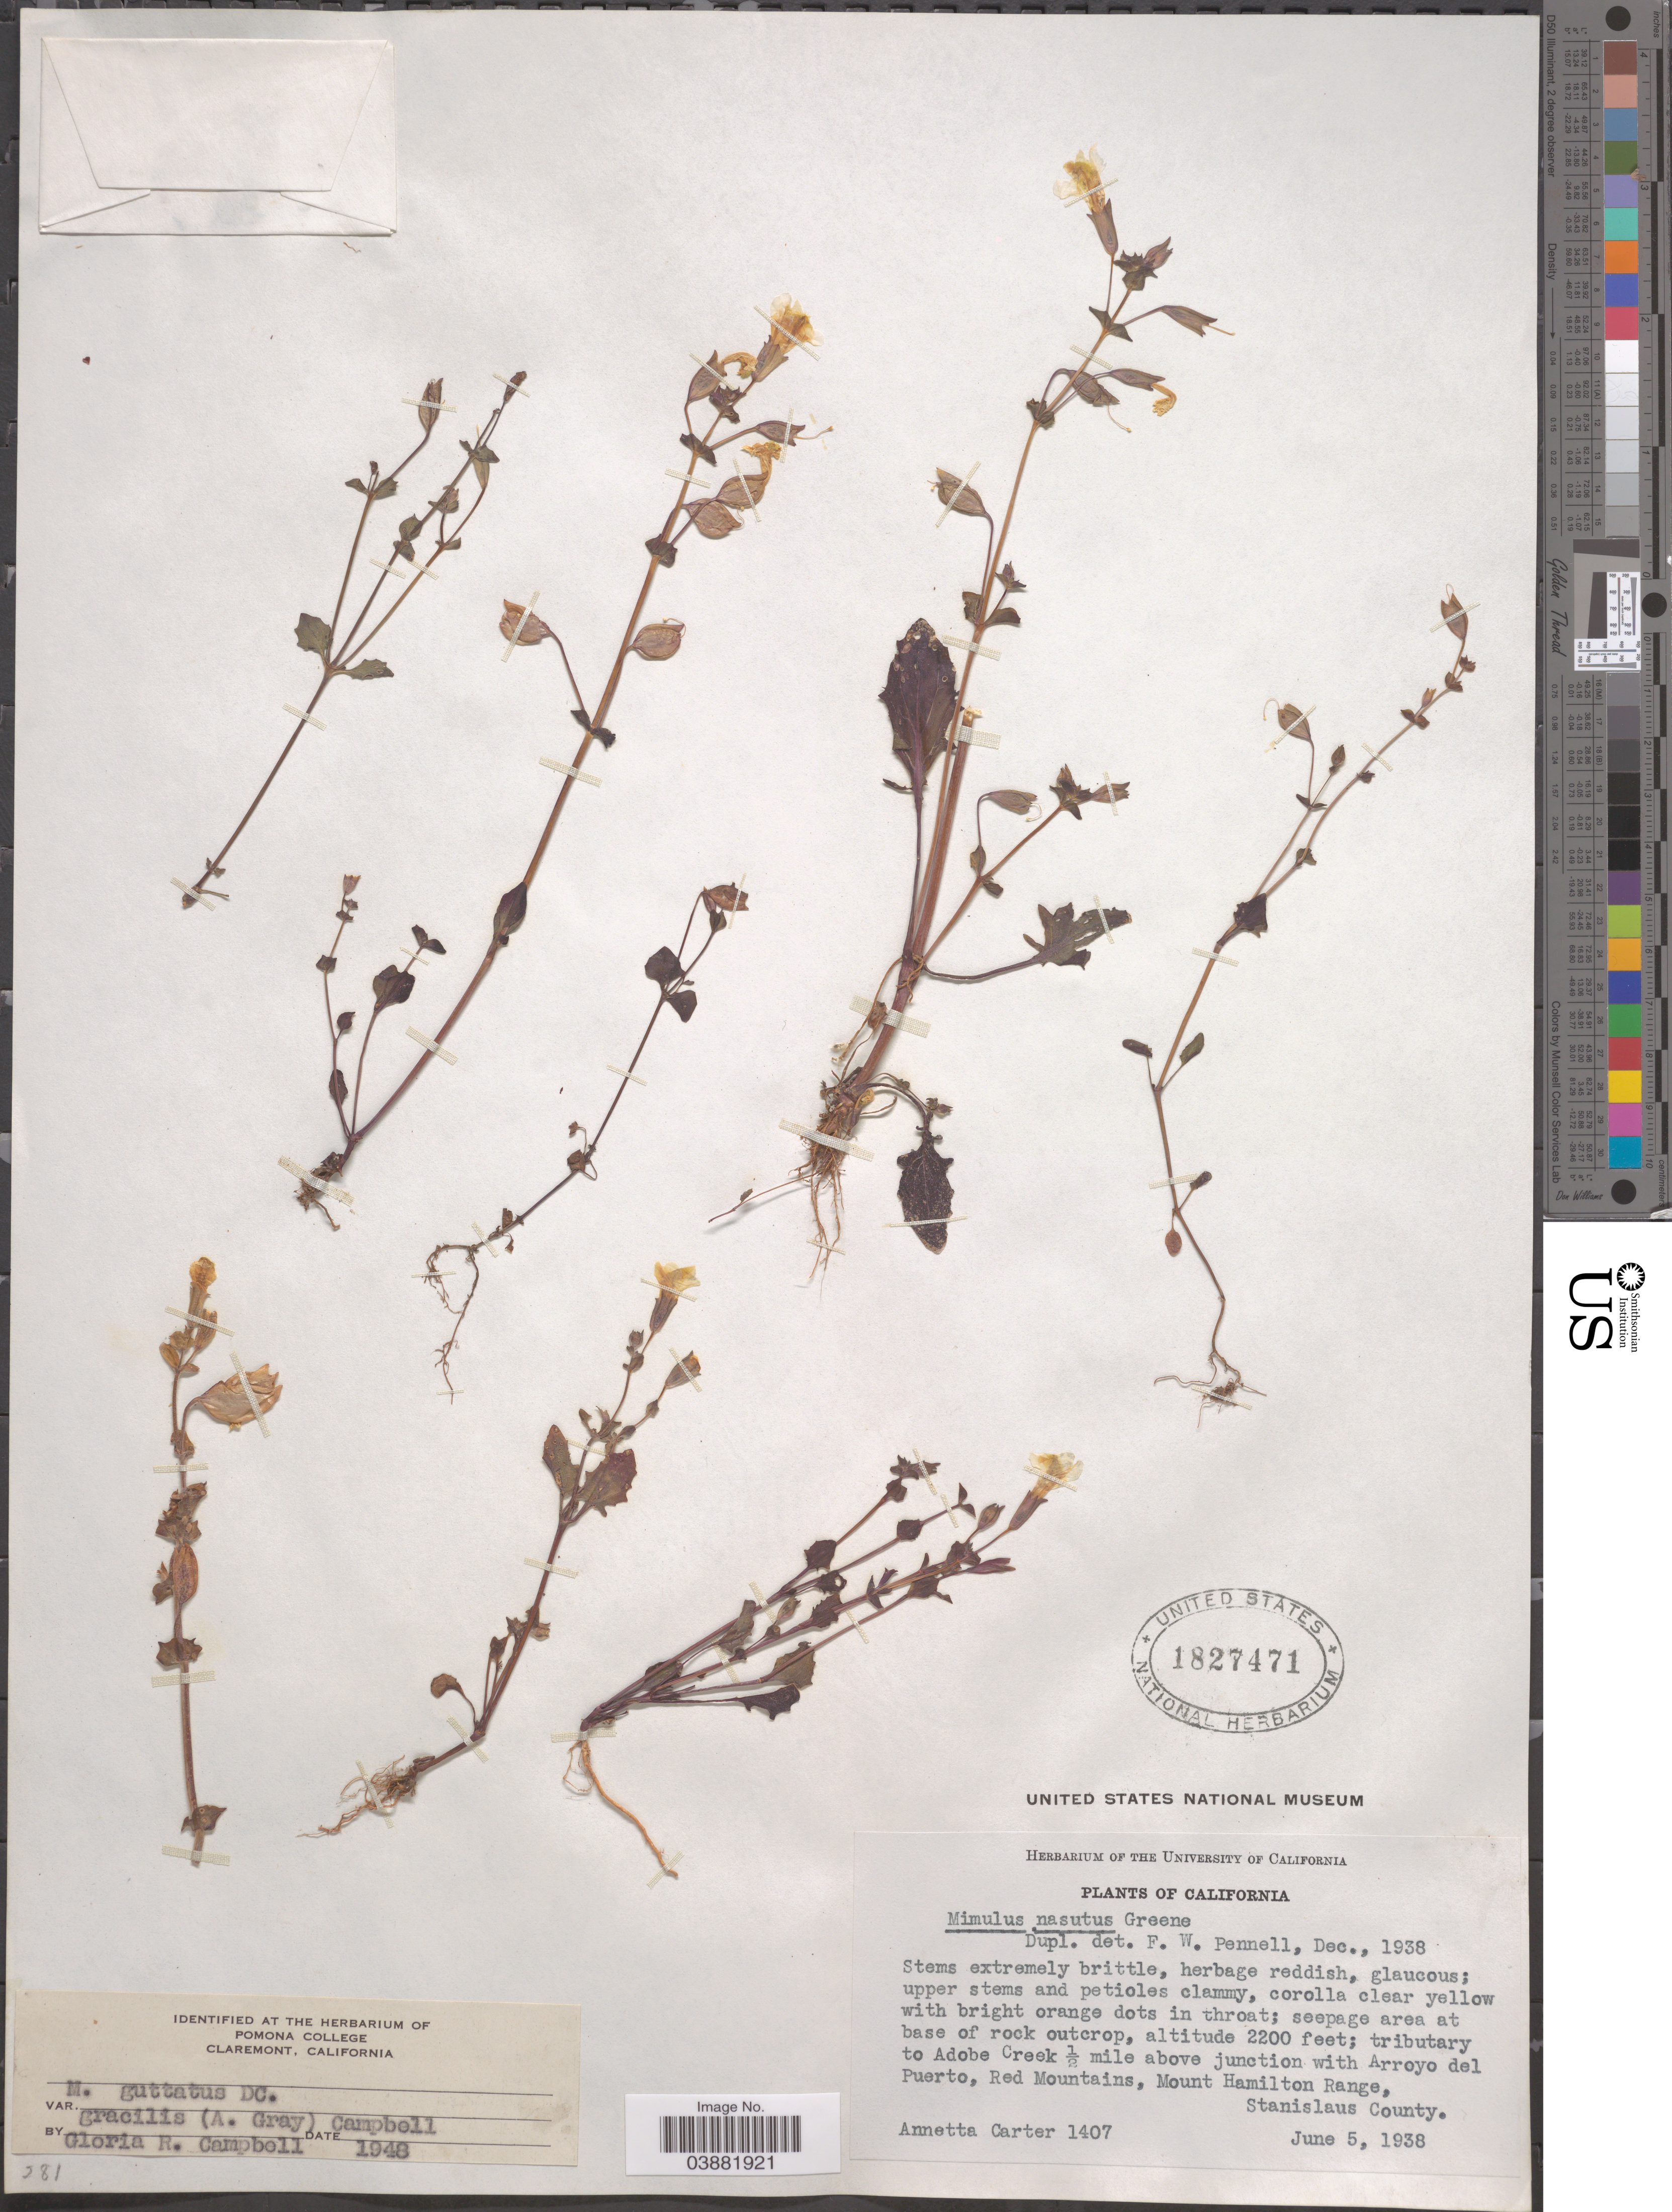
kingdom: Plantae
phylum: Tracheophyta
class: Magnoliopsida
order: Lamiales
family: Phrymaceae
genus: Mimulus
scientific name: Mimulus guttatus var. gracilis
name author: (A. Gray) G.R. Campb.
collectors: A. Carter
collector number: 1407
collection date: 1938-06-05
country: United States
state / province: California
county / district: Stanislaus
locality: Tributary to Adobe Creek ½ mile above junction with Arroyo del Puerto, Red Mountains, Mount Hamilton Range, Stanislaus County.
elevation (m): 671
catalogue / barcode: US 1827471